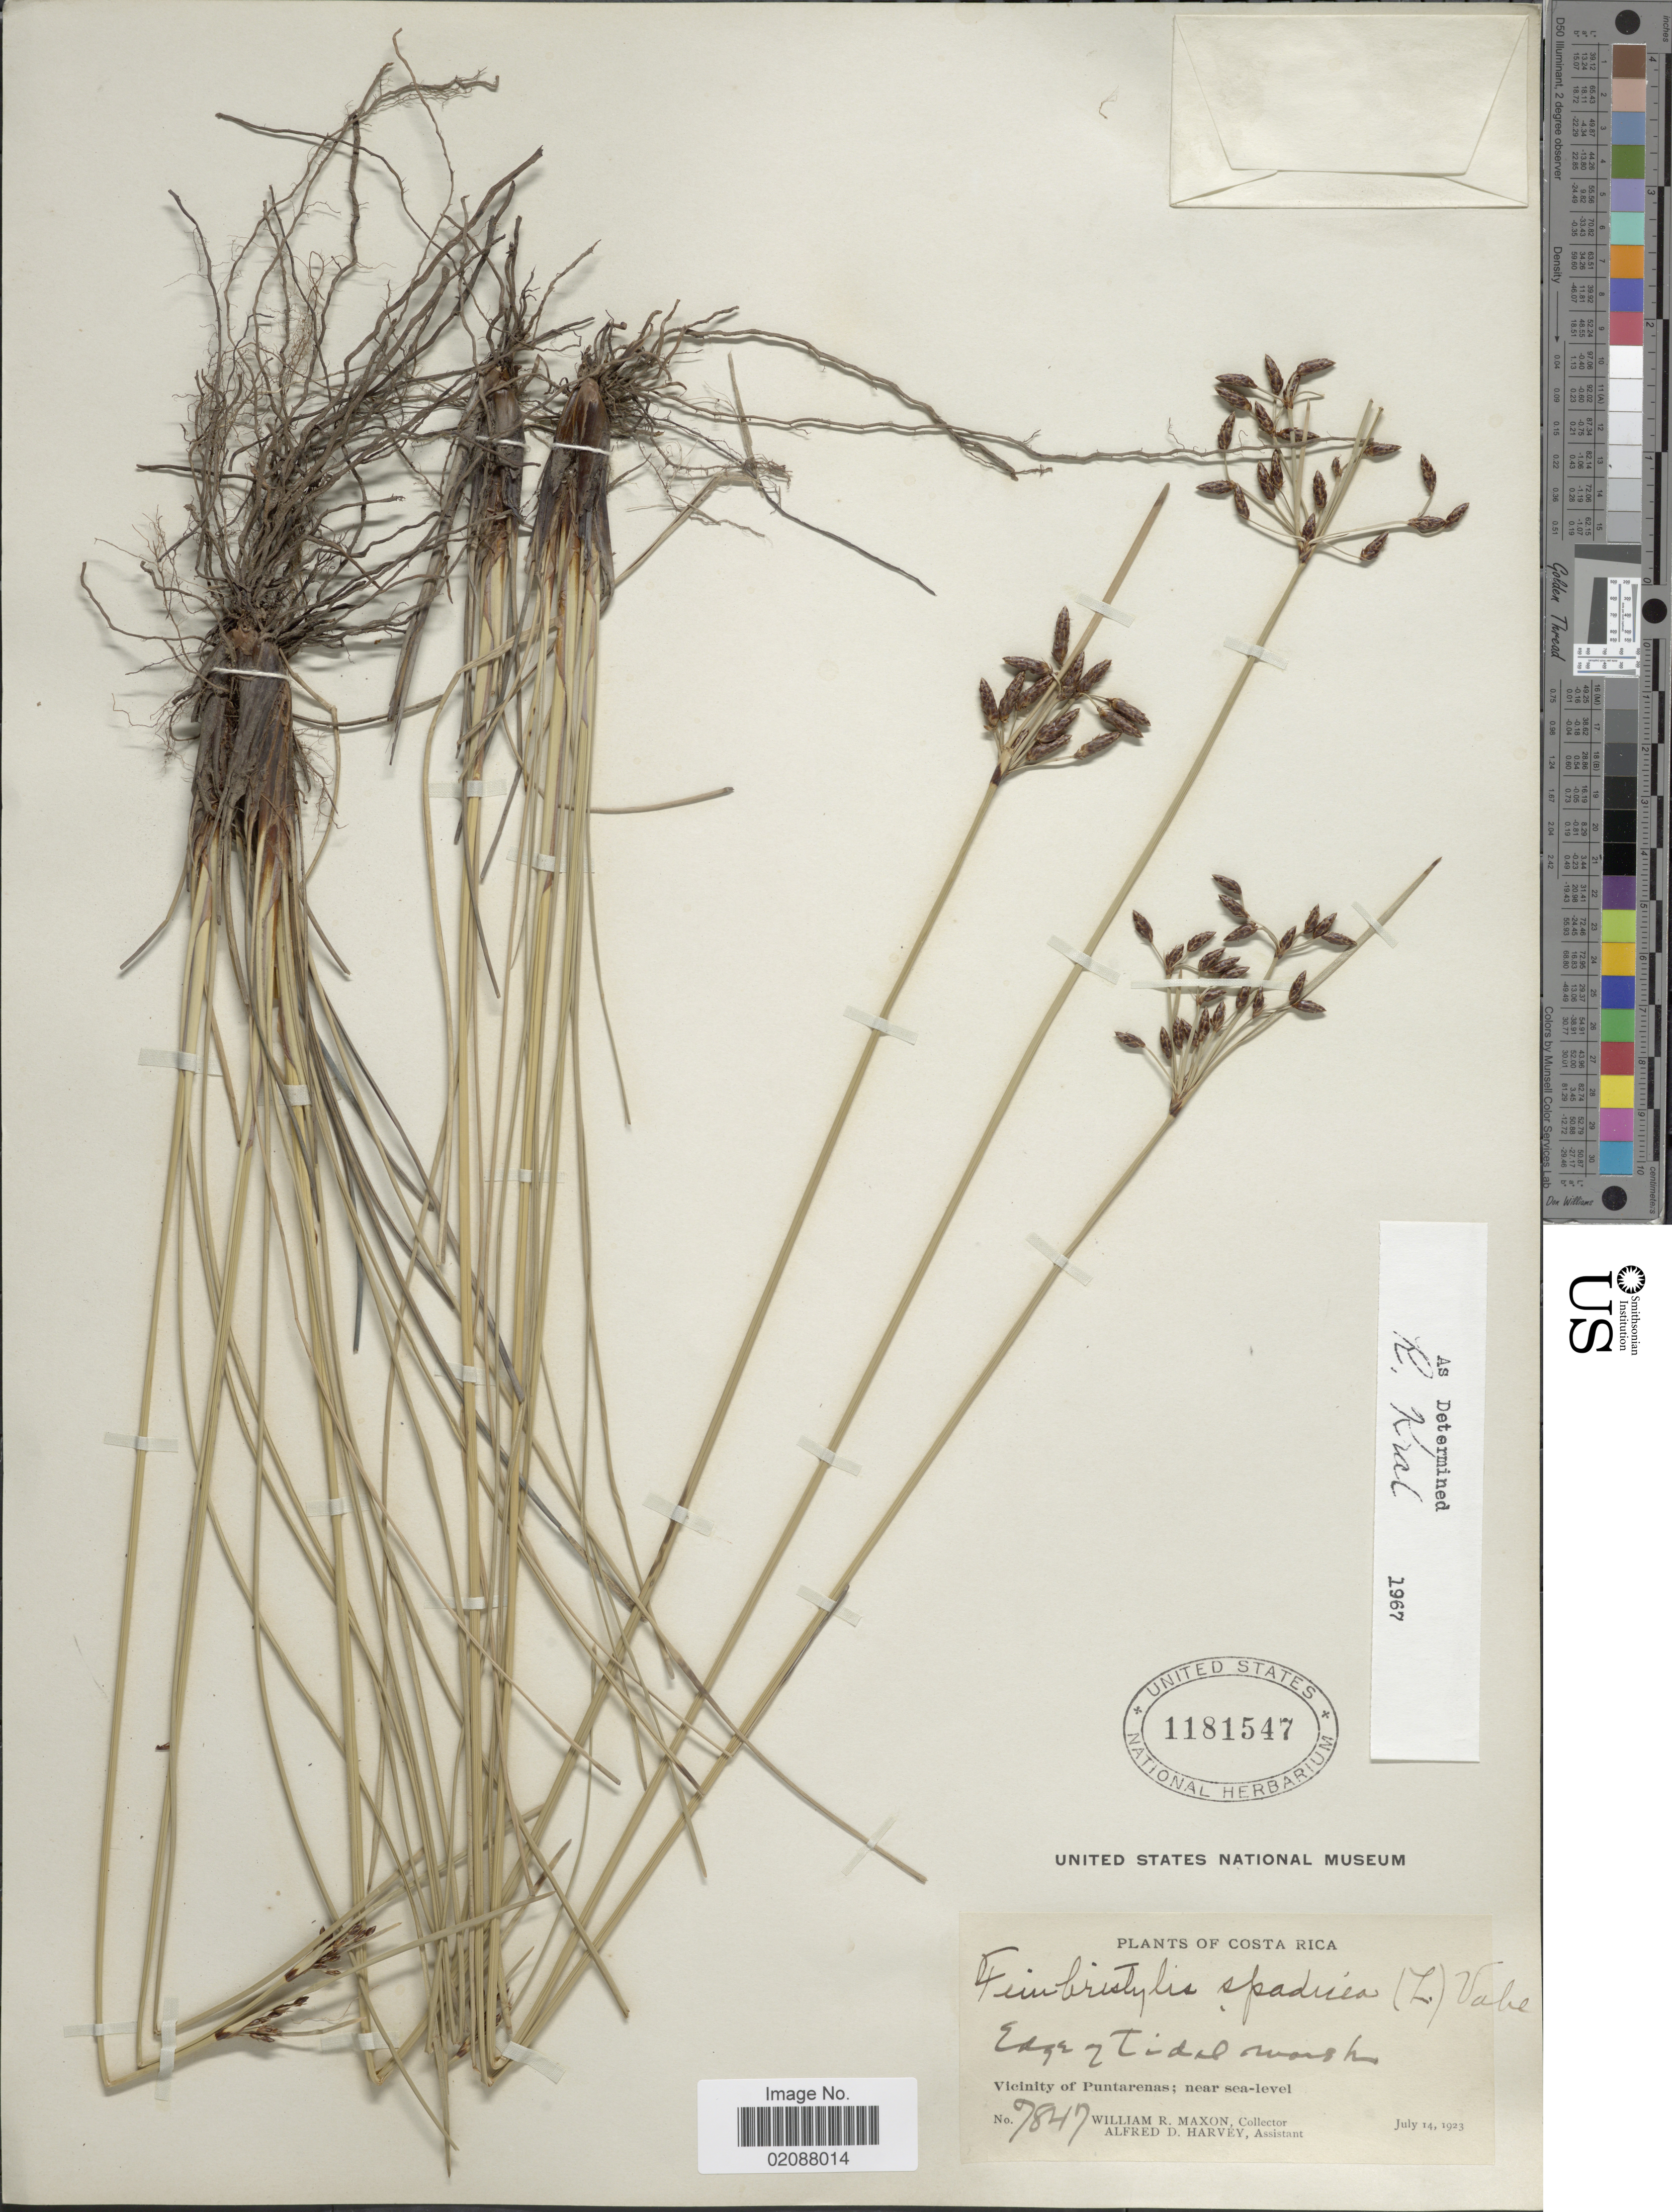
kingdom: Plantae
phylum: Tracheophyta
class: Liliopsida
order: Poales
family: Cyperaceae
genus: Fimbristylis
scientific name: Fimbristylis spadicea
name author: (L.) Vahl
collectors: W. R. Maxon & A. D. Harvey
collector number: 7847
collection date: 1923-07-14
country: Costa Rica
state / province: Puntarenas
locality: Edge of Tidal, swamps, vicinity of Puntarenas; near sea-level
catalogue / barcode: US 1181547